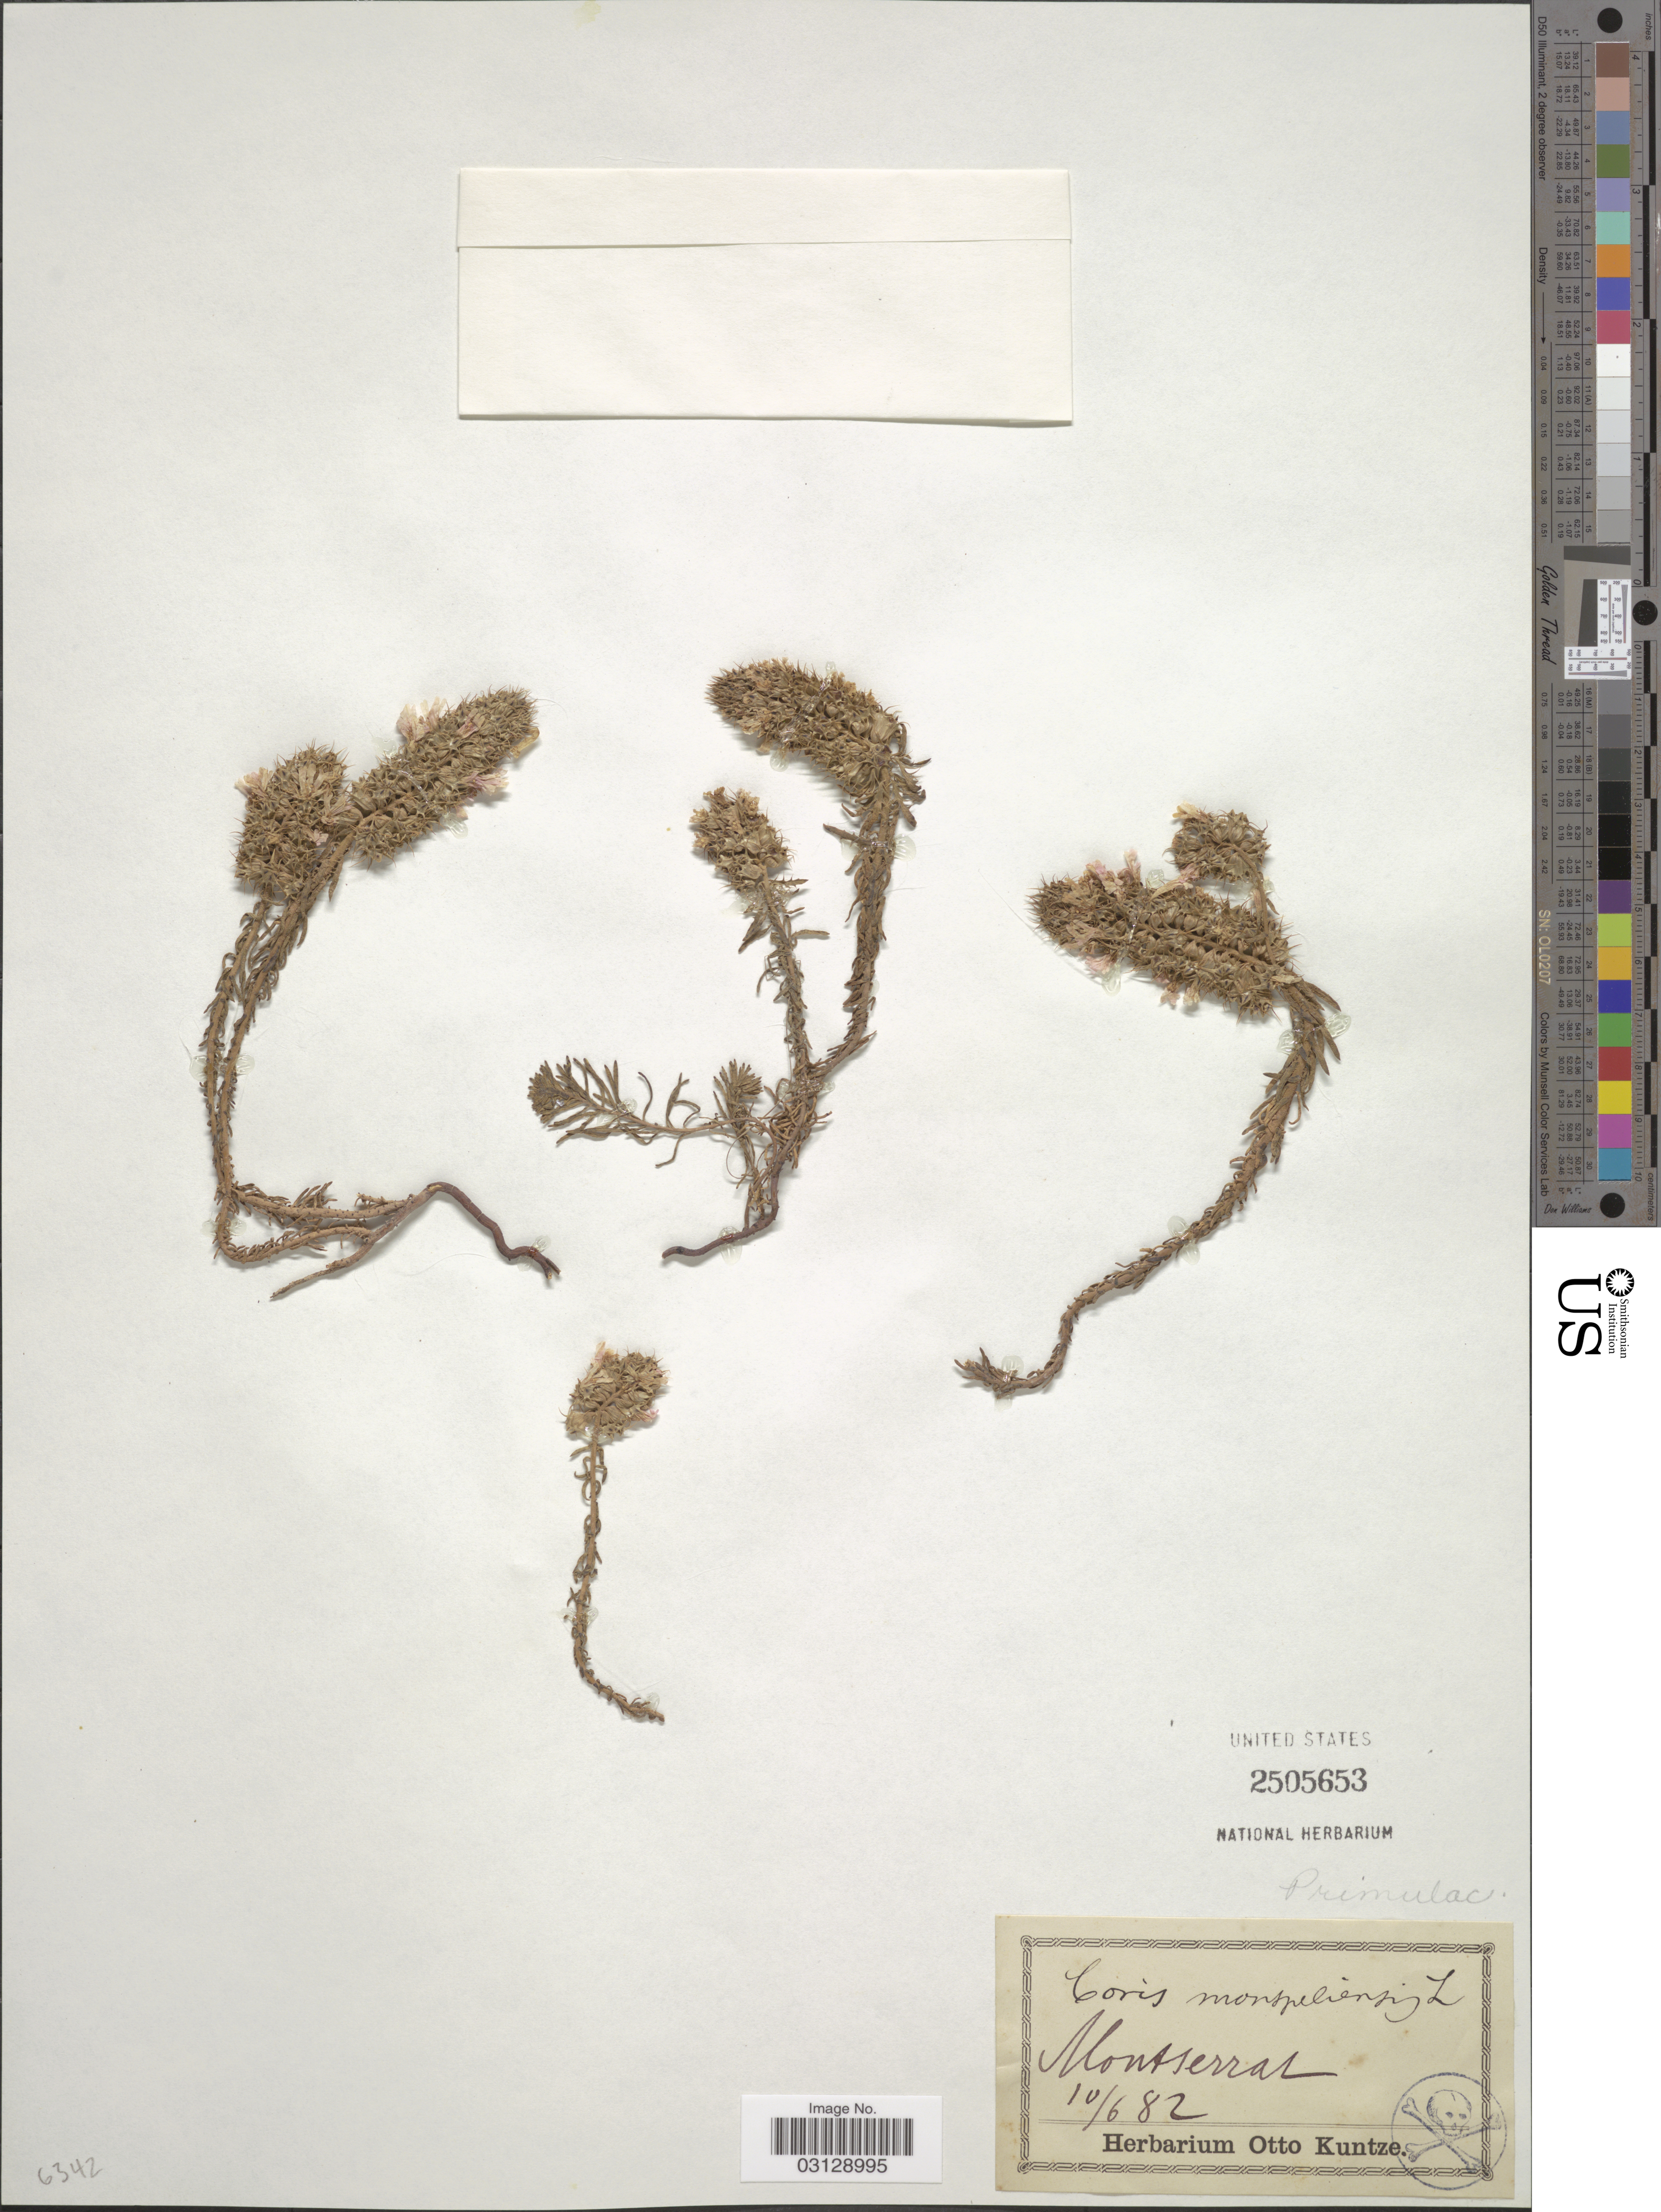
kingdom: Plantae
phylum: Tracheophyta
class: Magnoliopsida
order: Ericales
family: Primulaceae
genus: Coris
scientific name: Coris monspeliensis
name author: L.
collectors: ex herb. Otto Kuntze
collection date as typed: Transcribed d/m/y: 10/6/82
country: Montserrat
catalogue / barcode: US 2505653